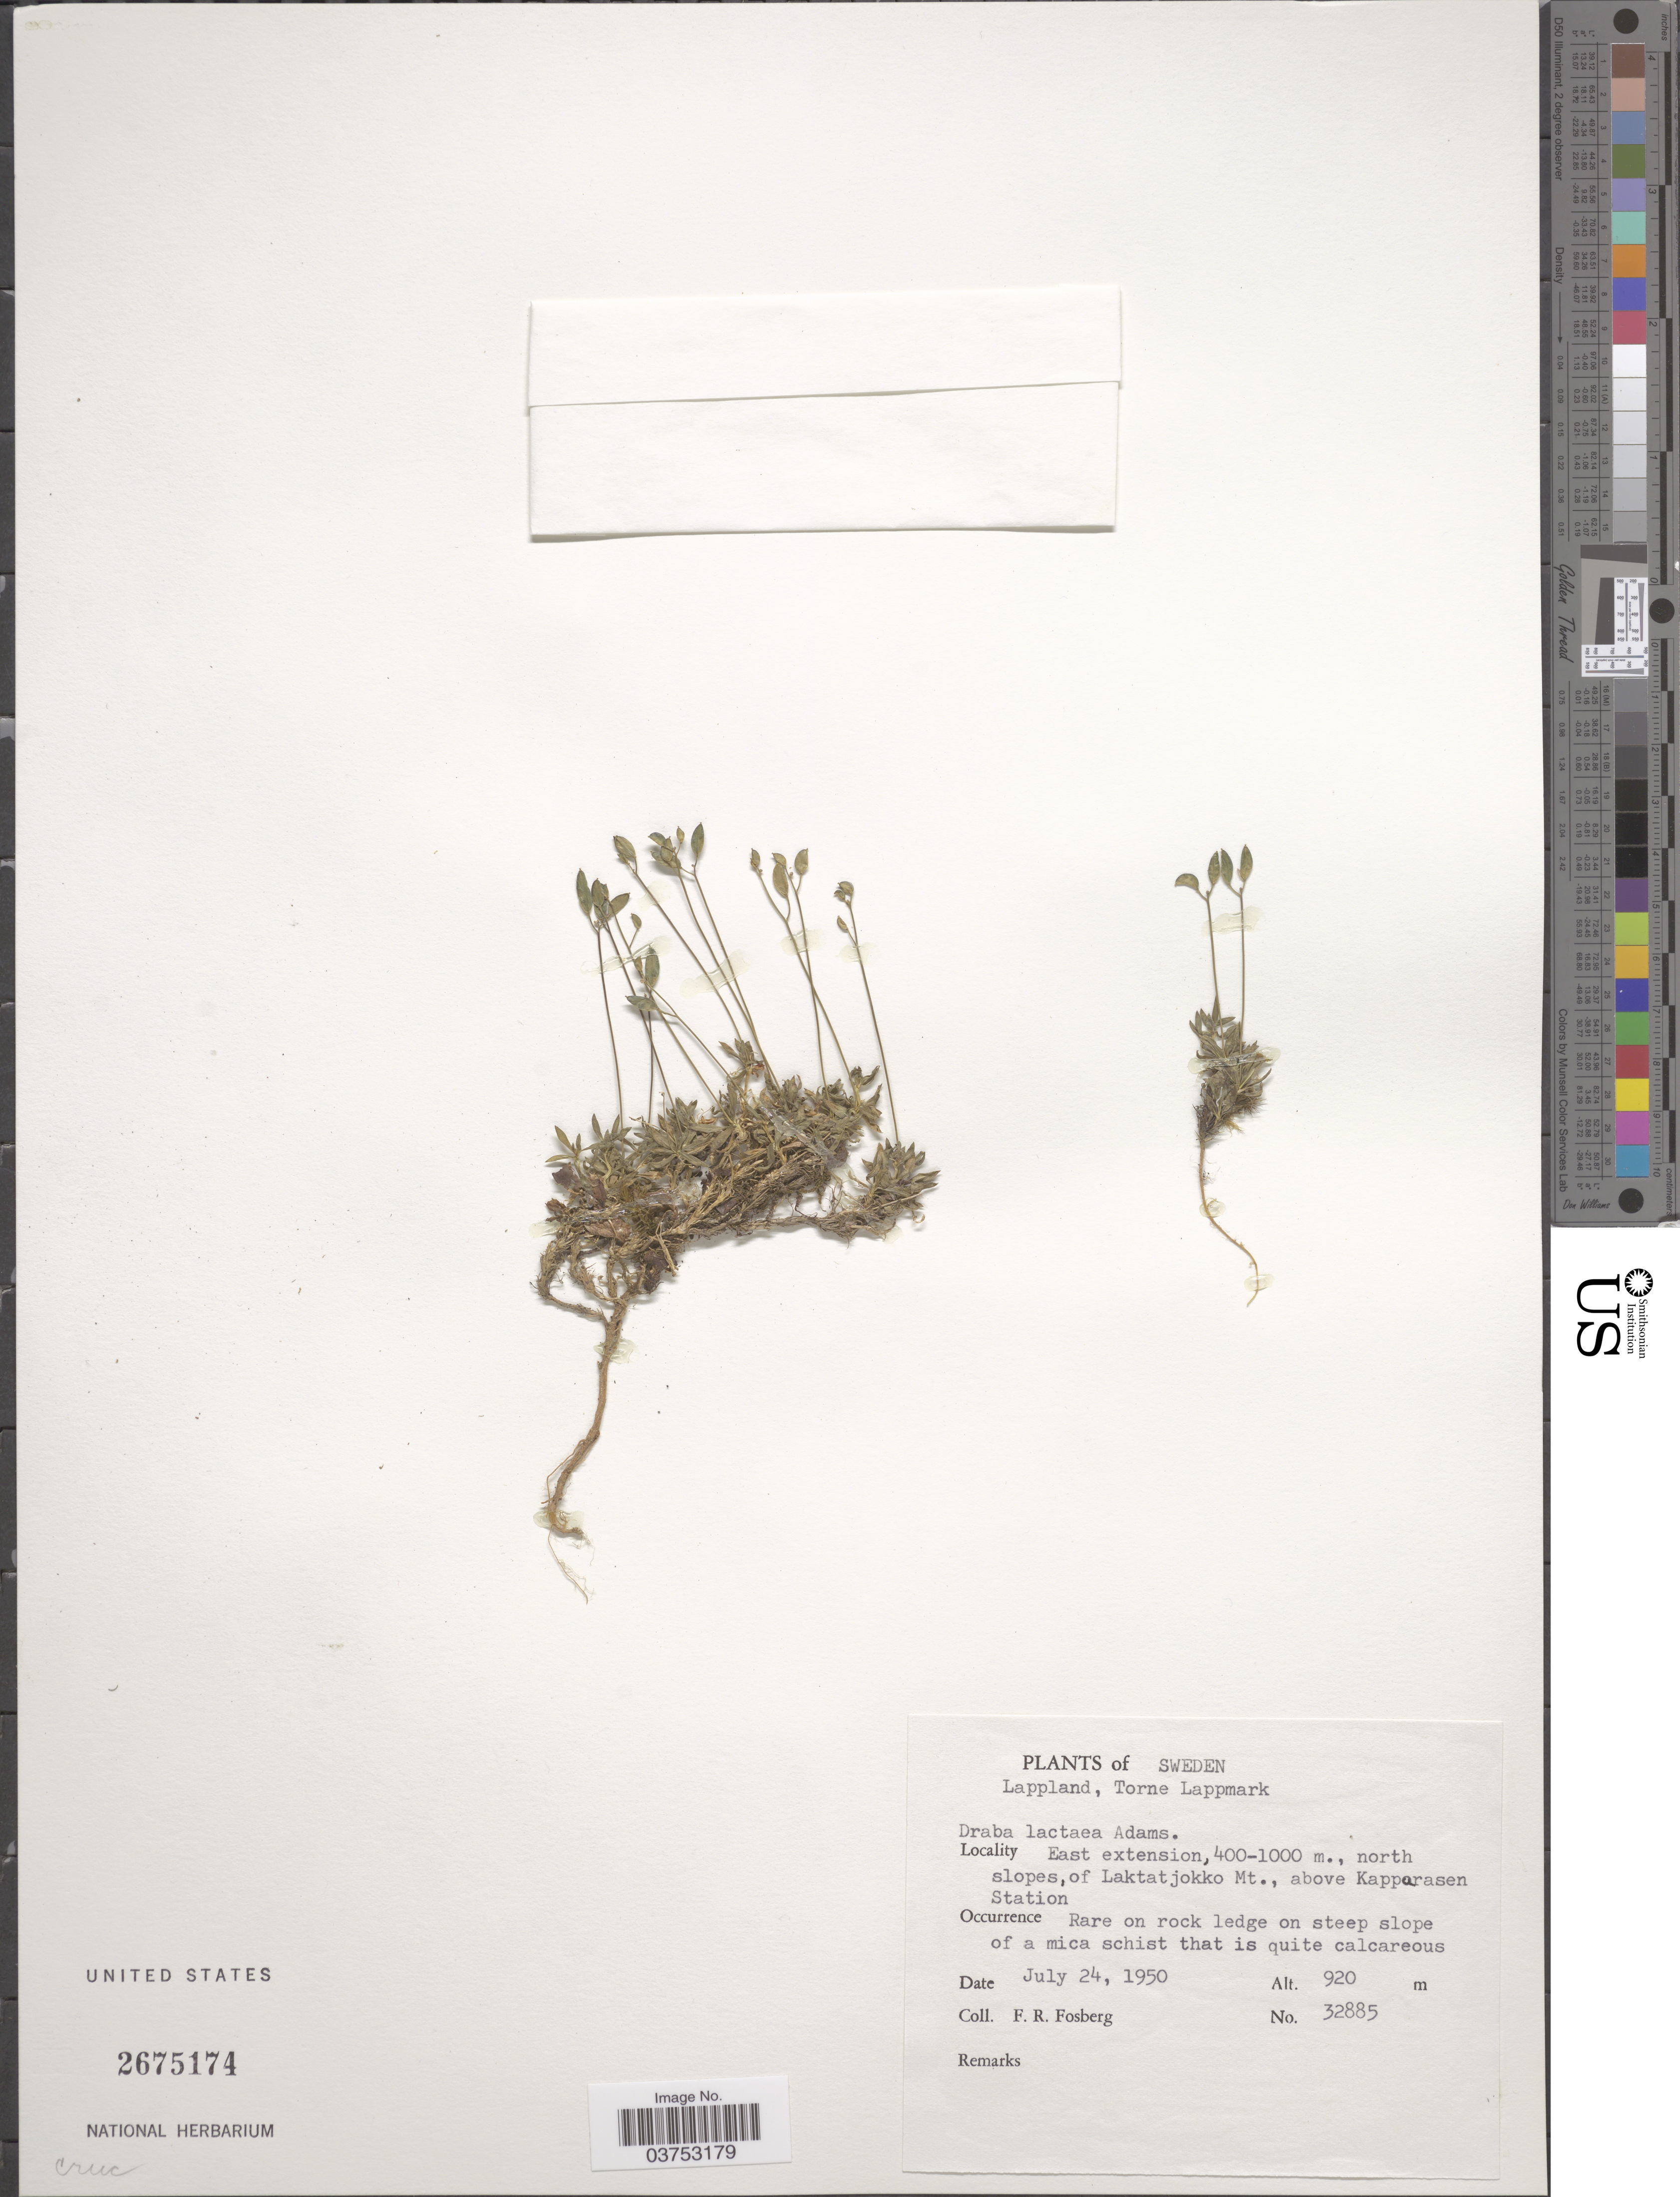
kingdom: Plantae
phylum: Tracheophyta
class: Magnoliopsida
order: Brassicales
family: Brassicaceae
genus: Draba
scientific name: Draba lactea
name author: Adams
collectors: F. R. Fosberg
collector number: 32885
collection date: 1950-07-24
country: Sweden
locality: Lappland, Torne Lapmark. East extension, north slopes, of Laktatjokko Mt., above Kapparasen Station.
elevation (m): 920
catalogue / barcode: US 2675174